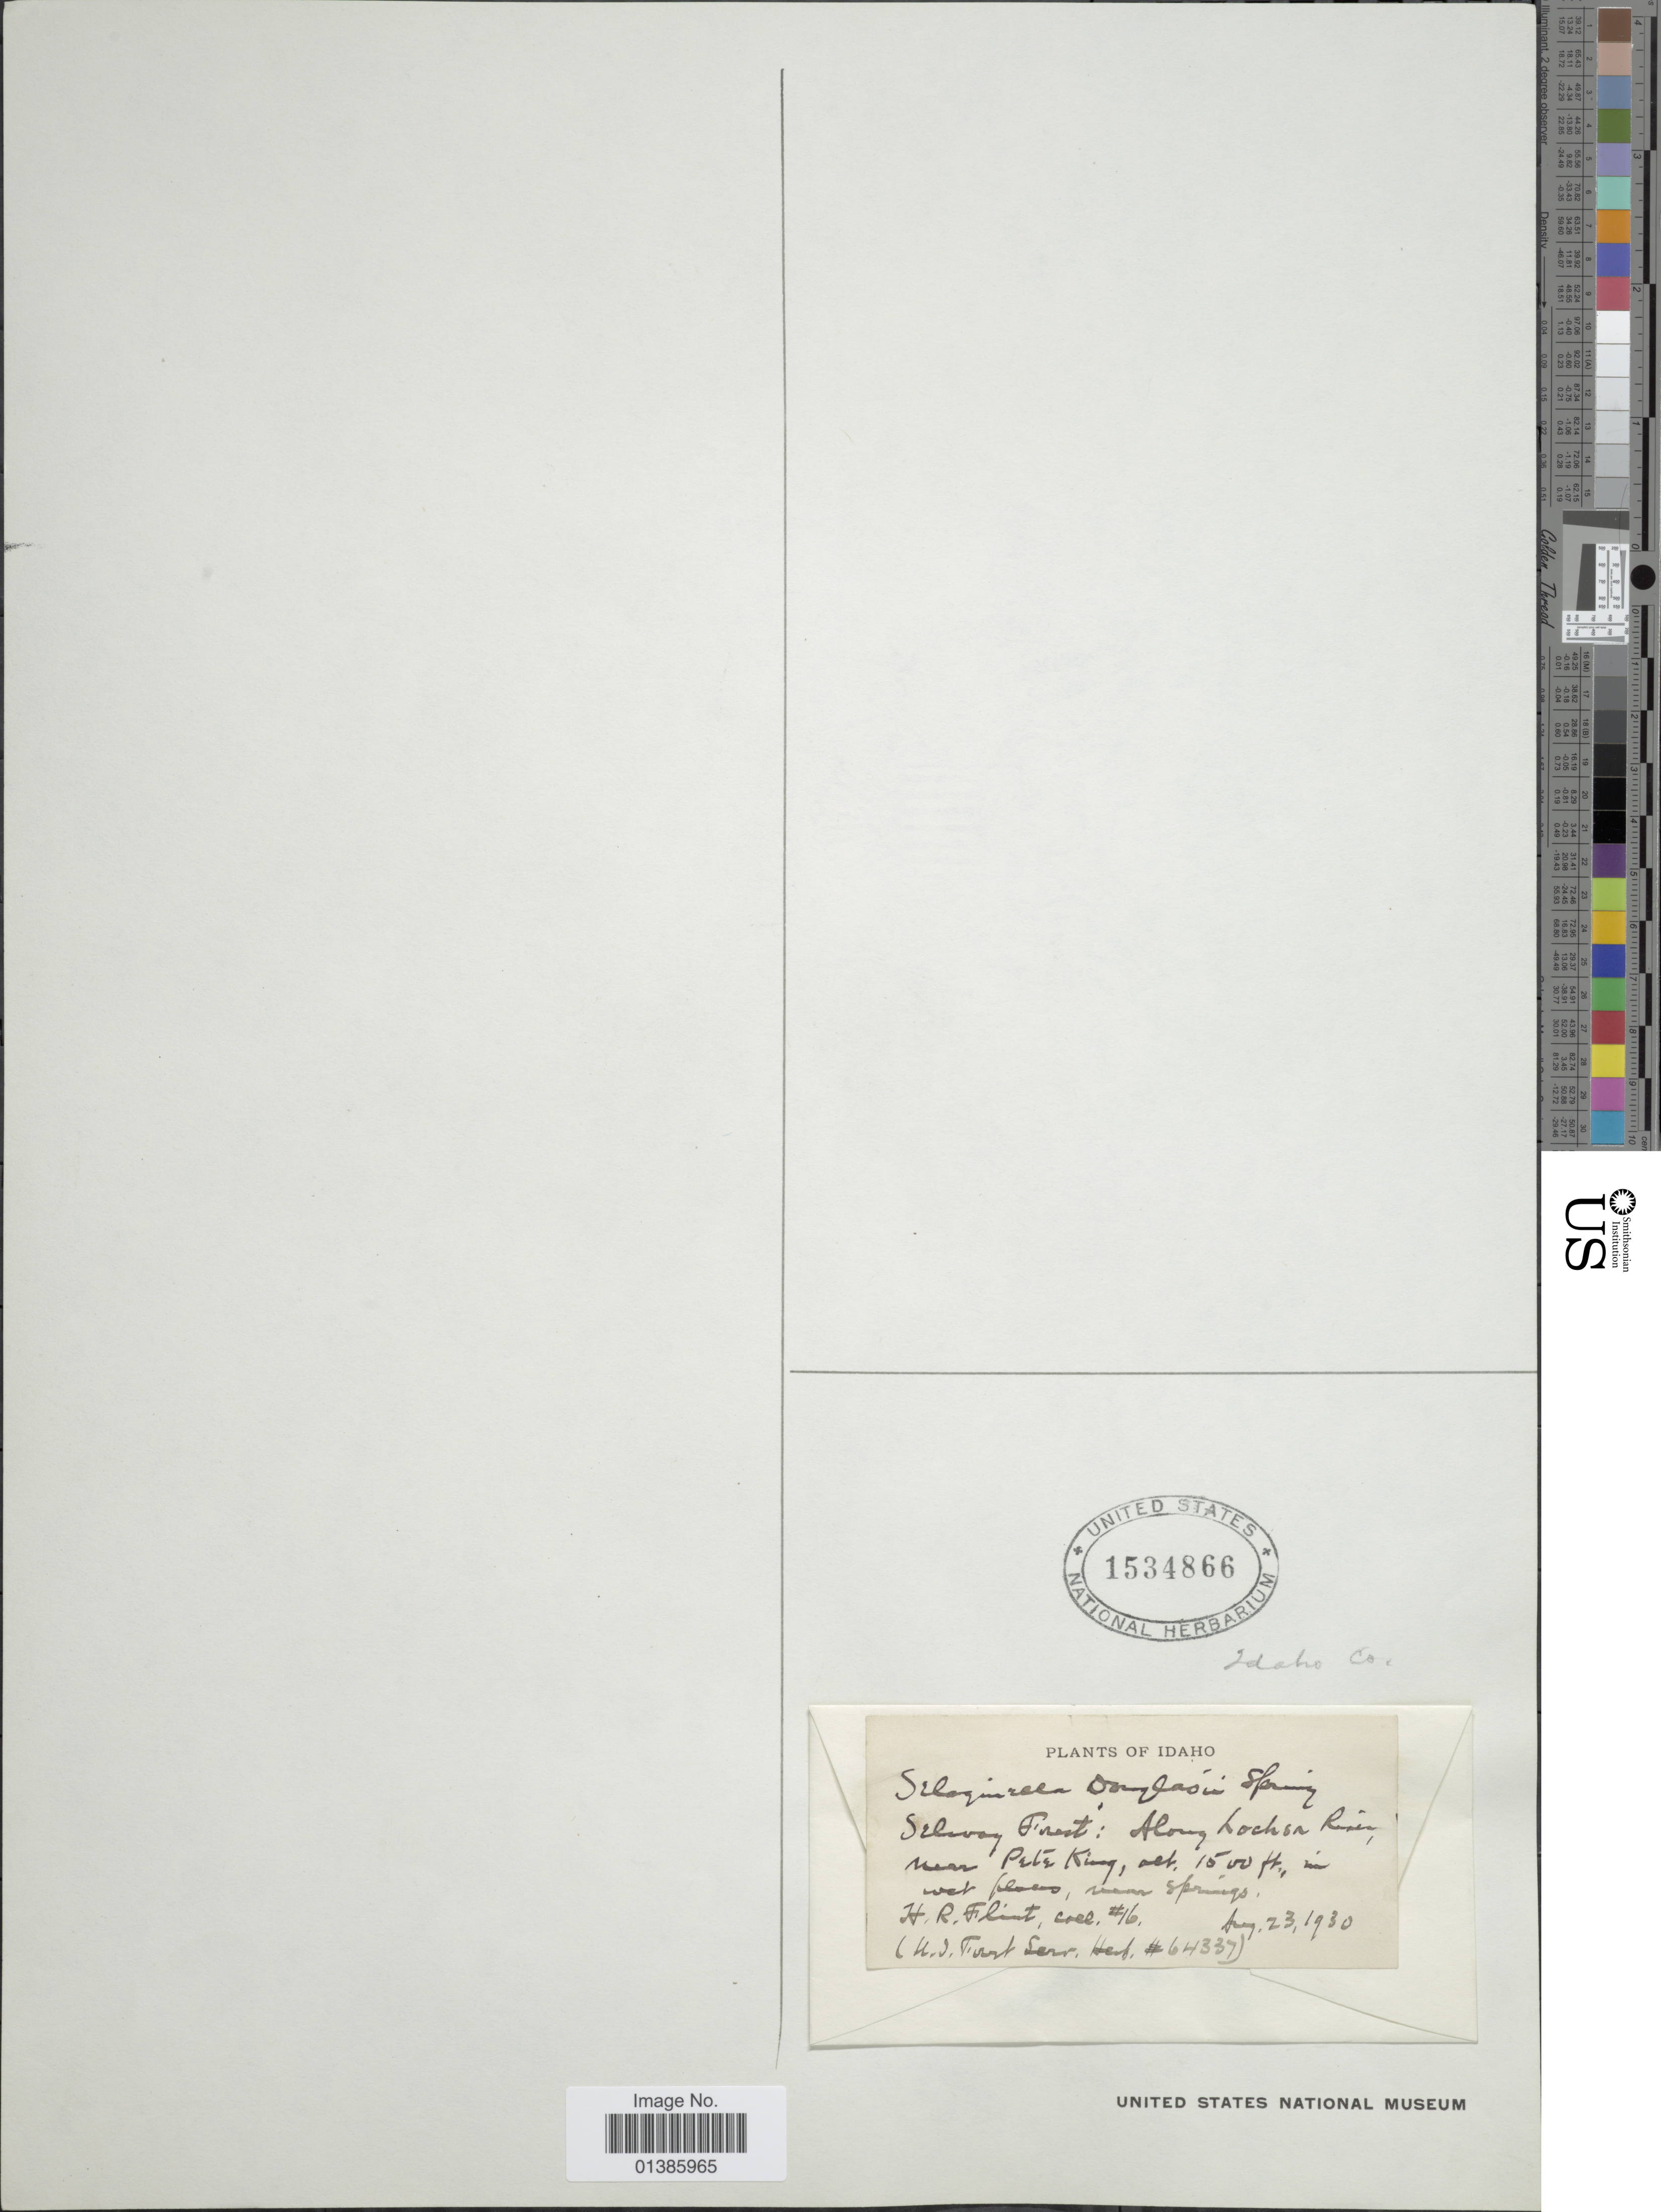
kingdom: Plantae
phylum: Tracheophyta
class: Lycopodiopsida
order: Selaginellales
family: Selaginellaceae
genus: Selaginella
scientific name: Selaginella douglasii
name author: (Hook. & Grev.) Spring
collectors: H. Flint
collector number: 16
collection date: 1930-08-23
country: United States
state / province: Idaho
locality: Selavay Forest: Along Lochsa River near Pete King.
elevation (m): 457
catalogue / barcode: US 1534866